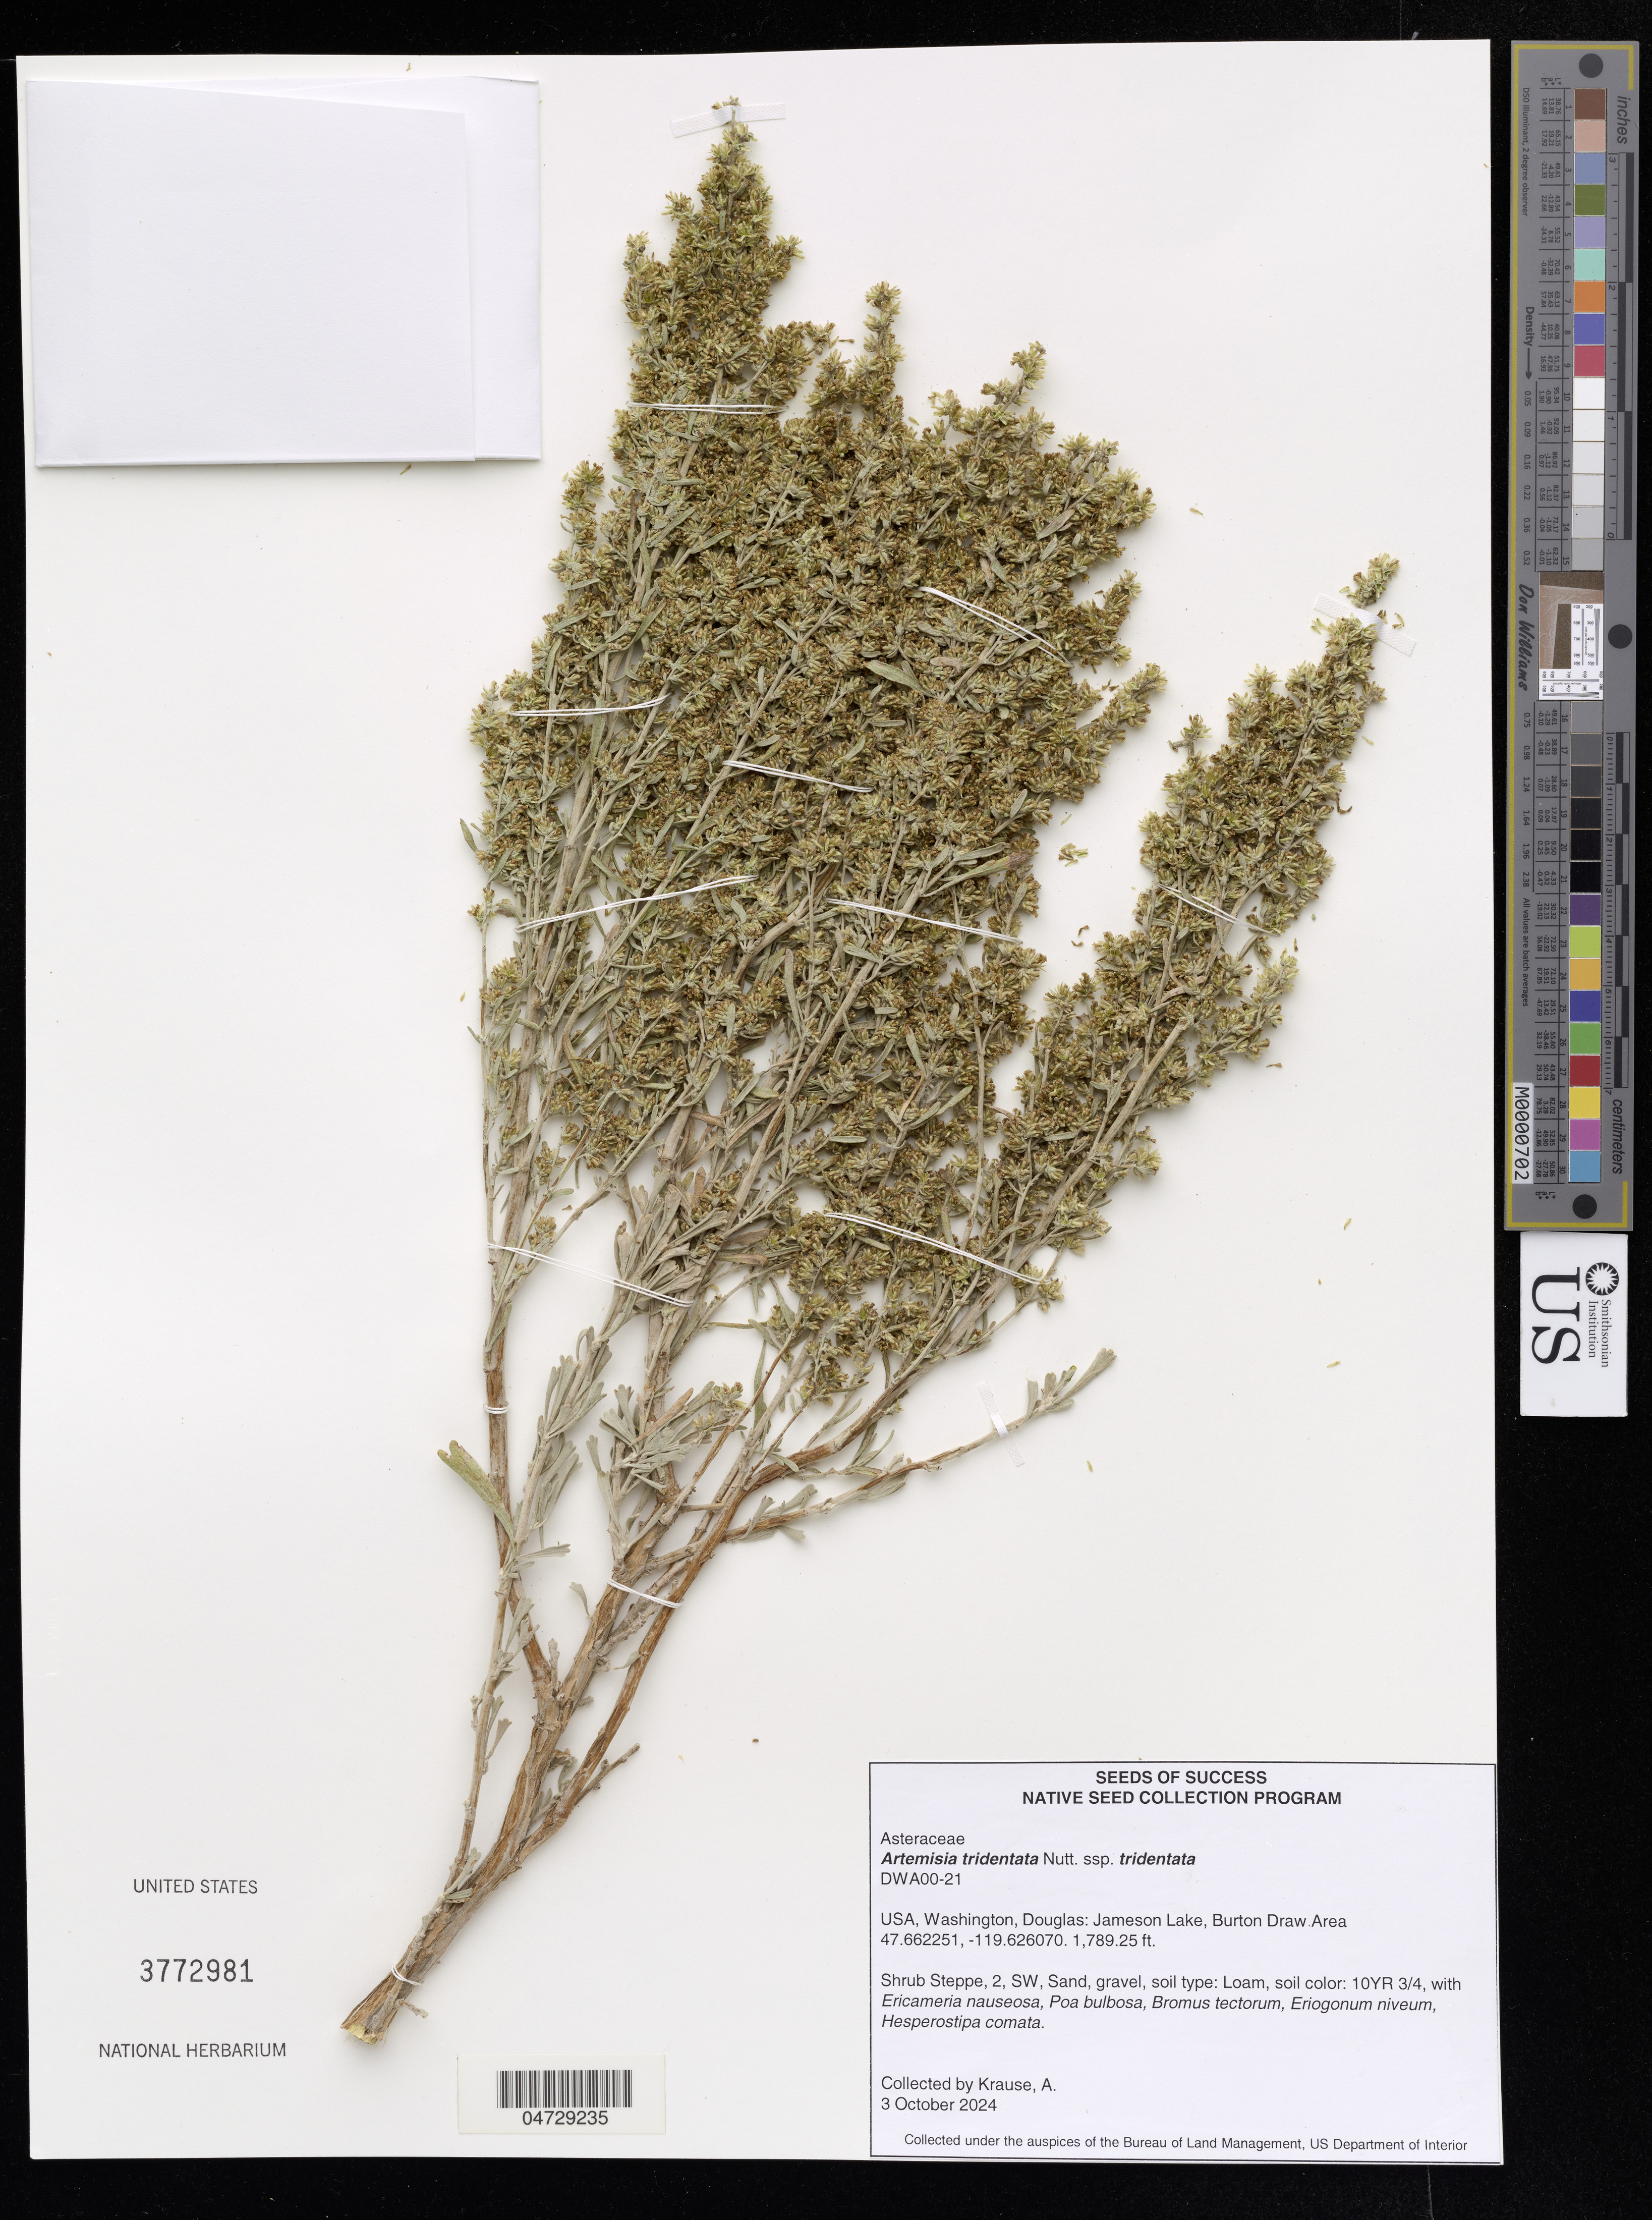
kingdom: Plantae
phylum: Tracheophyta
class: Magnoliopsida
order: Asterales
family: Asteraceae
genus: Artemisia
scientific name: Artemisia tridentata subsp. tridentata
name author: Nutt.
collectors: A. Krause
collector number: DWA00-21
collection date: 2024-10-03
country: United States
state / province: Washington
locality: Douglas: Jameson Lake, Burton Draw Area.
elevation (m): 545.36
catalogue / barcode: US 3772981